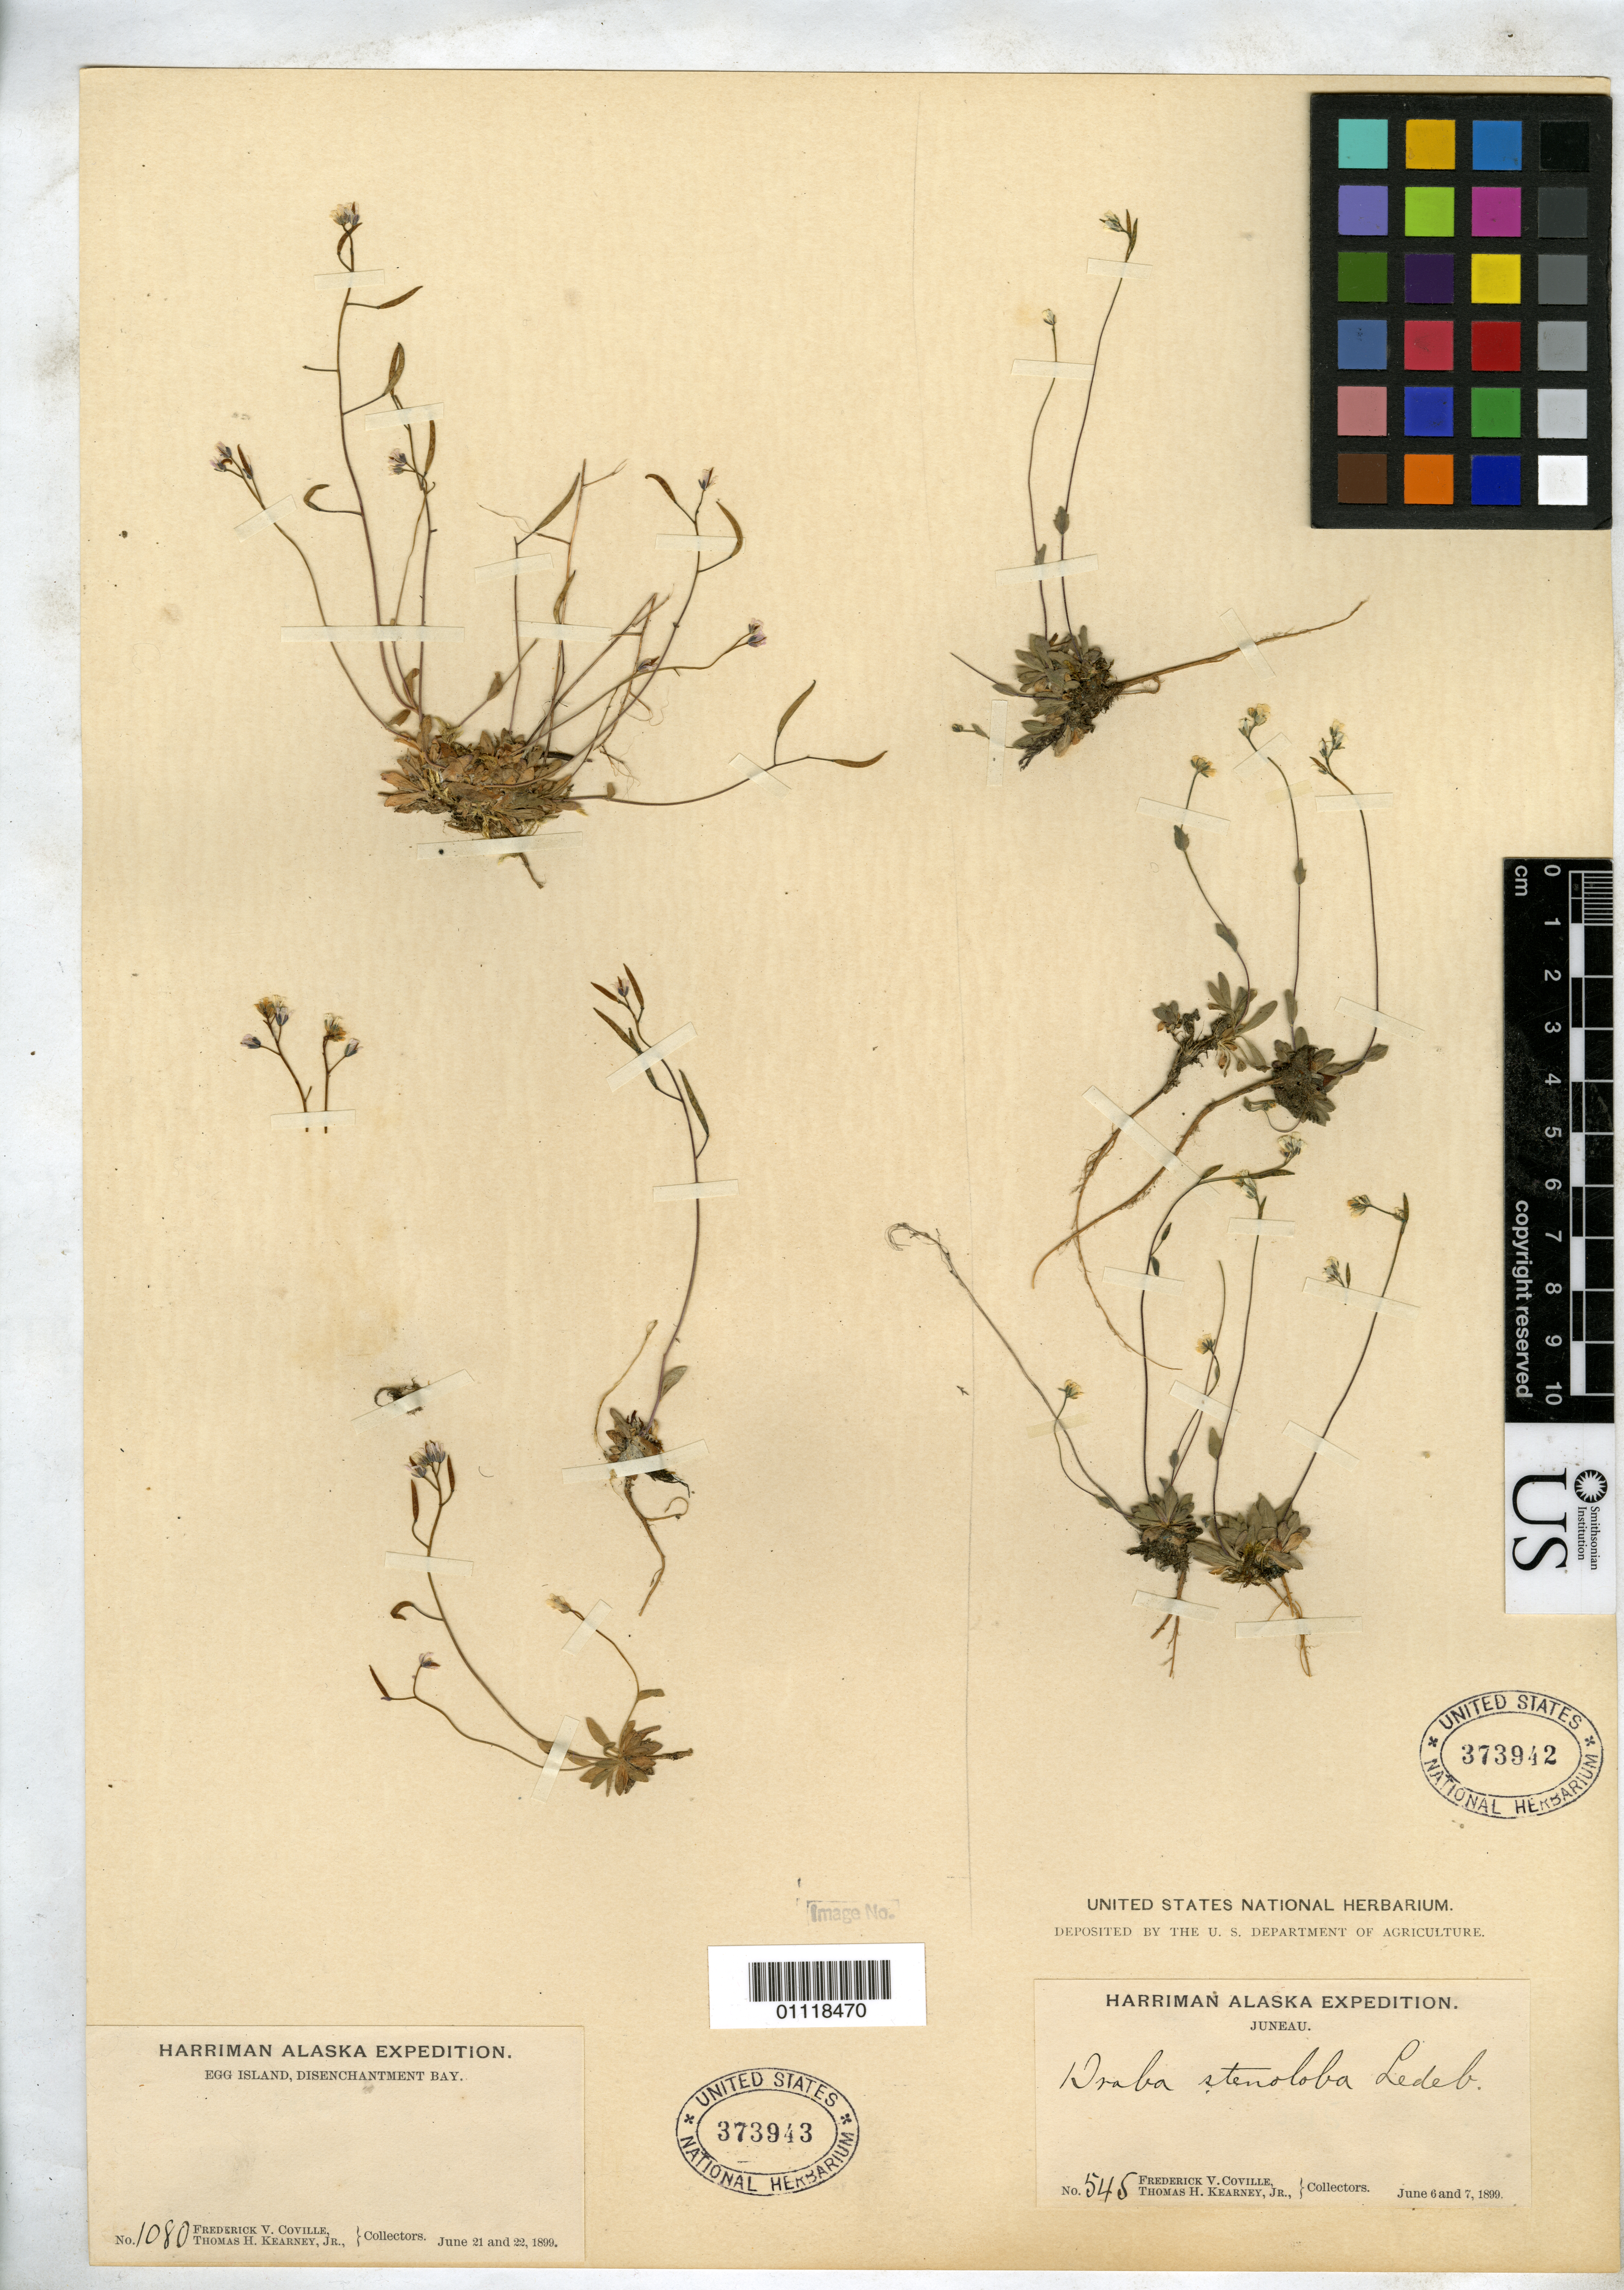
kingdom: Plantae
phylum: Tracheophyta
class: Magnoliopsida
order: Brassicales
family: Brassicaceae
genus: Draba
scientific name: Draba stenoloba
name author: Ledeb.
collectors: F. V. Coville & T. H. Kearney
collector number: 545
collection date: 1899-06-06/1899-06-07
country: United States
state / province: Alaska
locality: Juneau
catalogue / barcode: US 373942